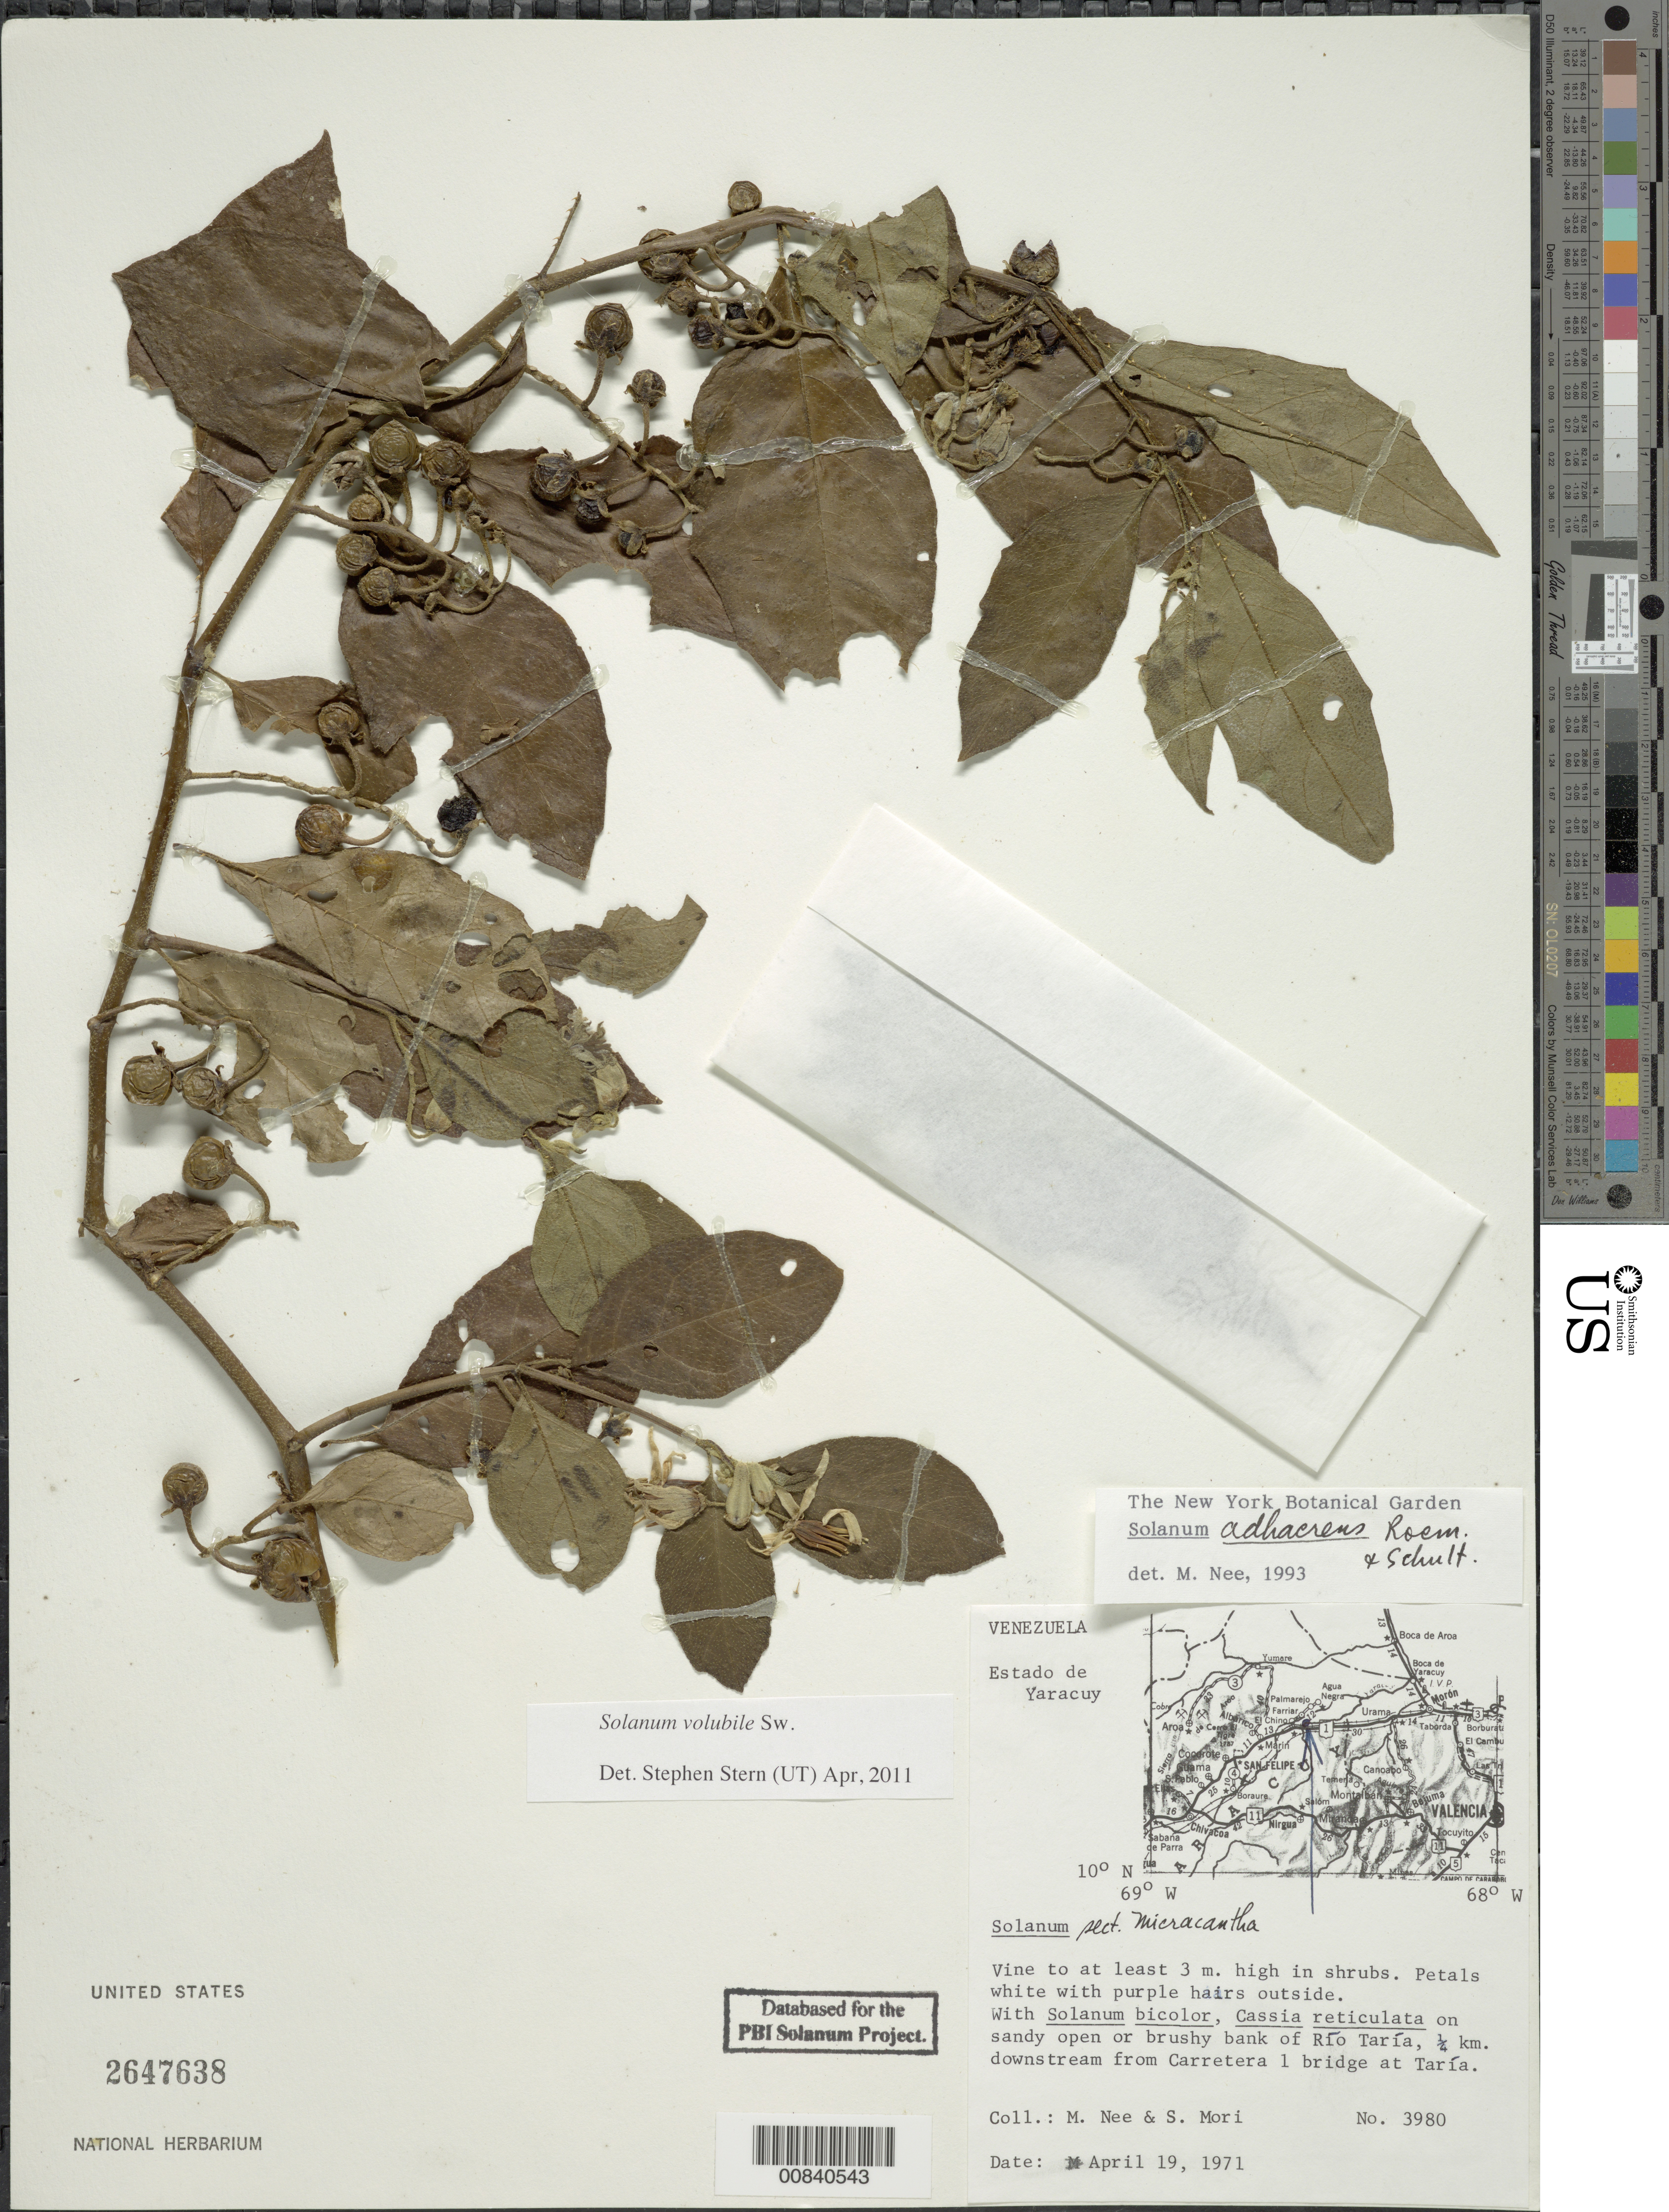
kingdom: Plantae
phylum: Tracheophyta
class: Magnoliopsida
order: Solanales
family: Solanaceae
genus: Solanum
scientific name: Solanum volubile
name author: Sw.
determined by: Stern, S. R., (UT)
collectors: M. Nee & S. Mori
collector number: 3980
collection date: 1971-04-19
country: Venezuela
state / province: Yaracuy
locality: On bank of Rio Taria, 0.25 km downstream from Carretera 1 bridge at Taria.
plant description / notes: Previously databased for the PBI Solanum Project; entered into EMU by MJDatiles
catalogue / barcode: US 2647638